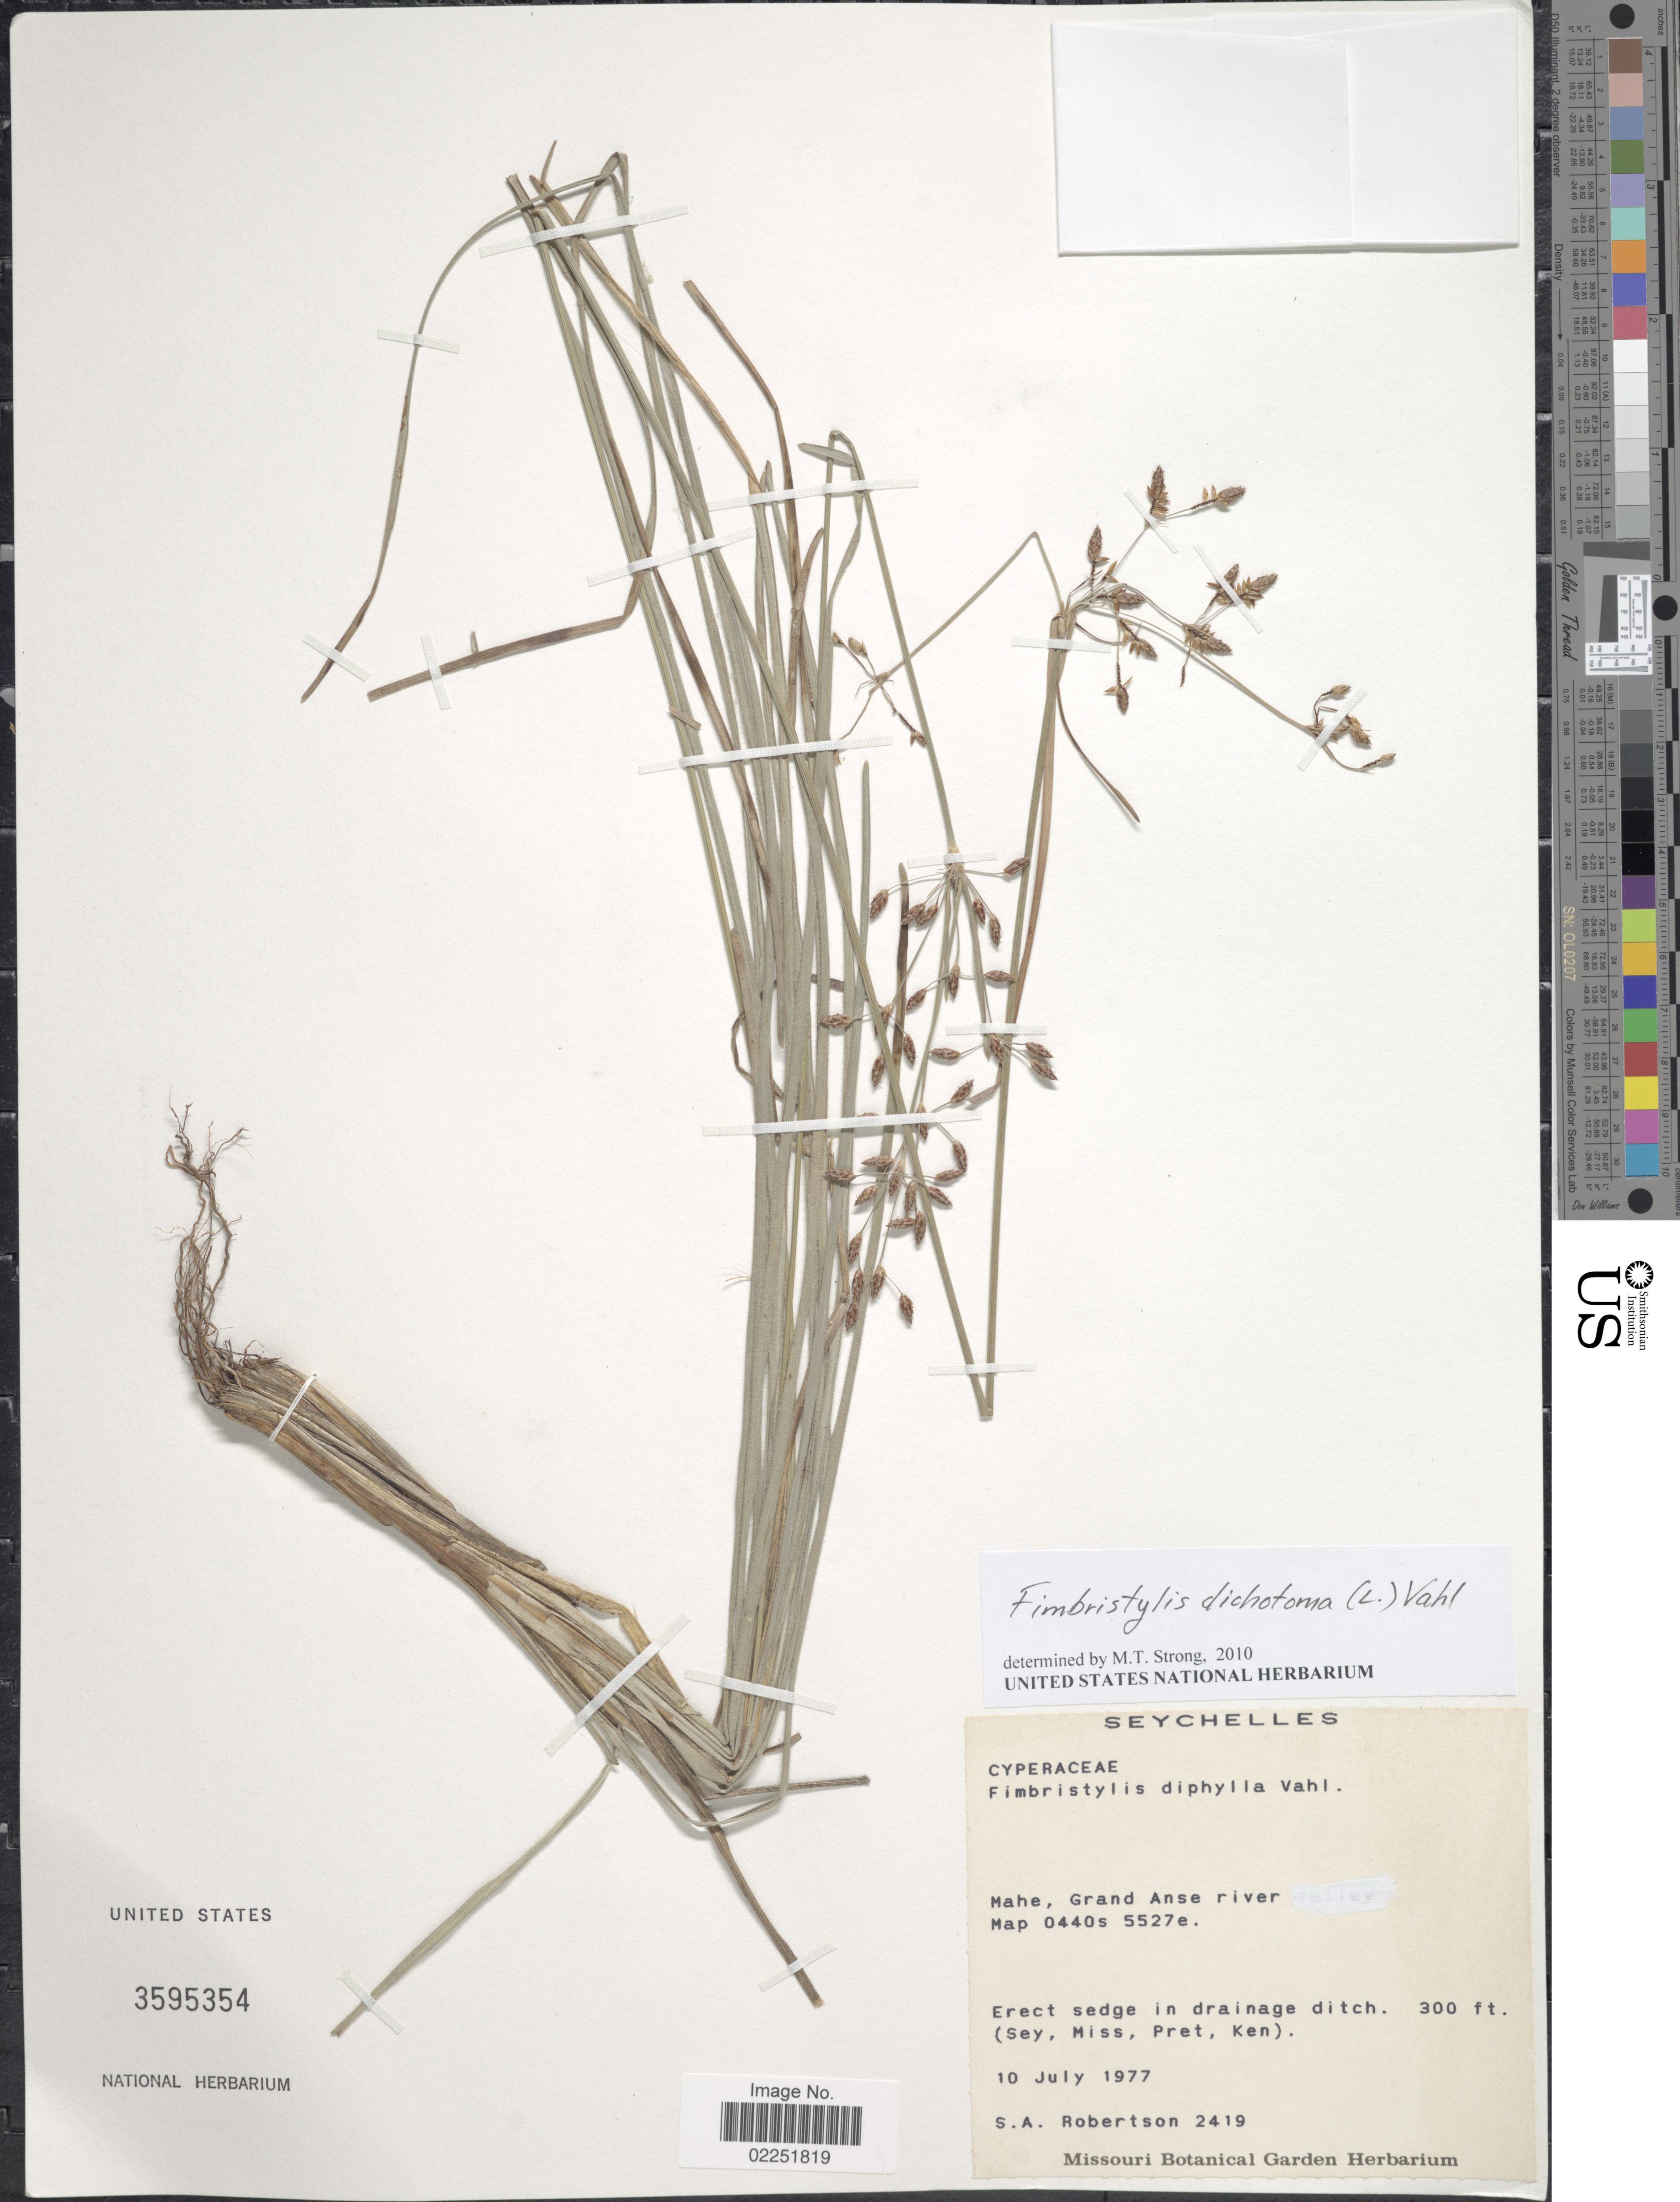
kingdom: Plantae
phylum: Tracheophyta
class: Liliopsida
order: Poales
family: Cyperaceae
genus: Fimbristylis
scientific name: Fimbristylis dichotoma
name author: (L.) Vahl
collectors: S. A. Robertson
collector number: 2419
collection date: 1977-07-10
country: Seychelles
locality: Mahe, Grand Anse river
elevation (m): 91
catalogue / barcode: US 3595354